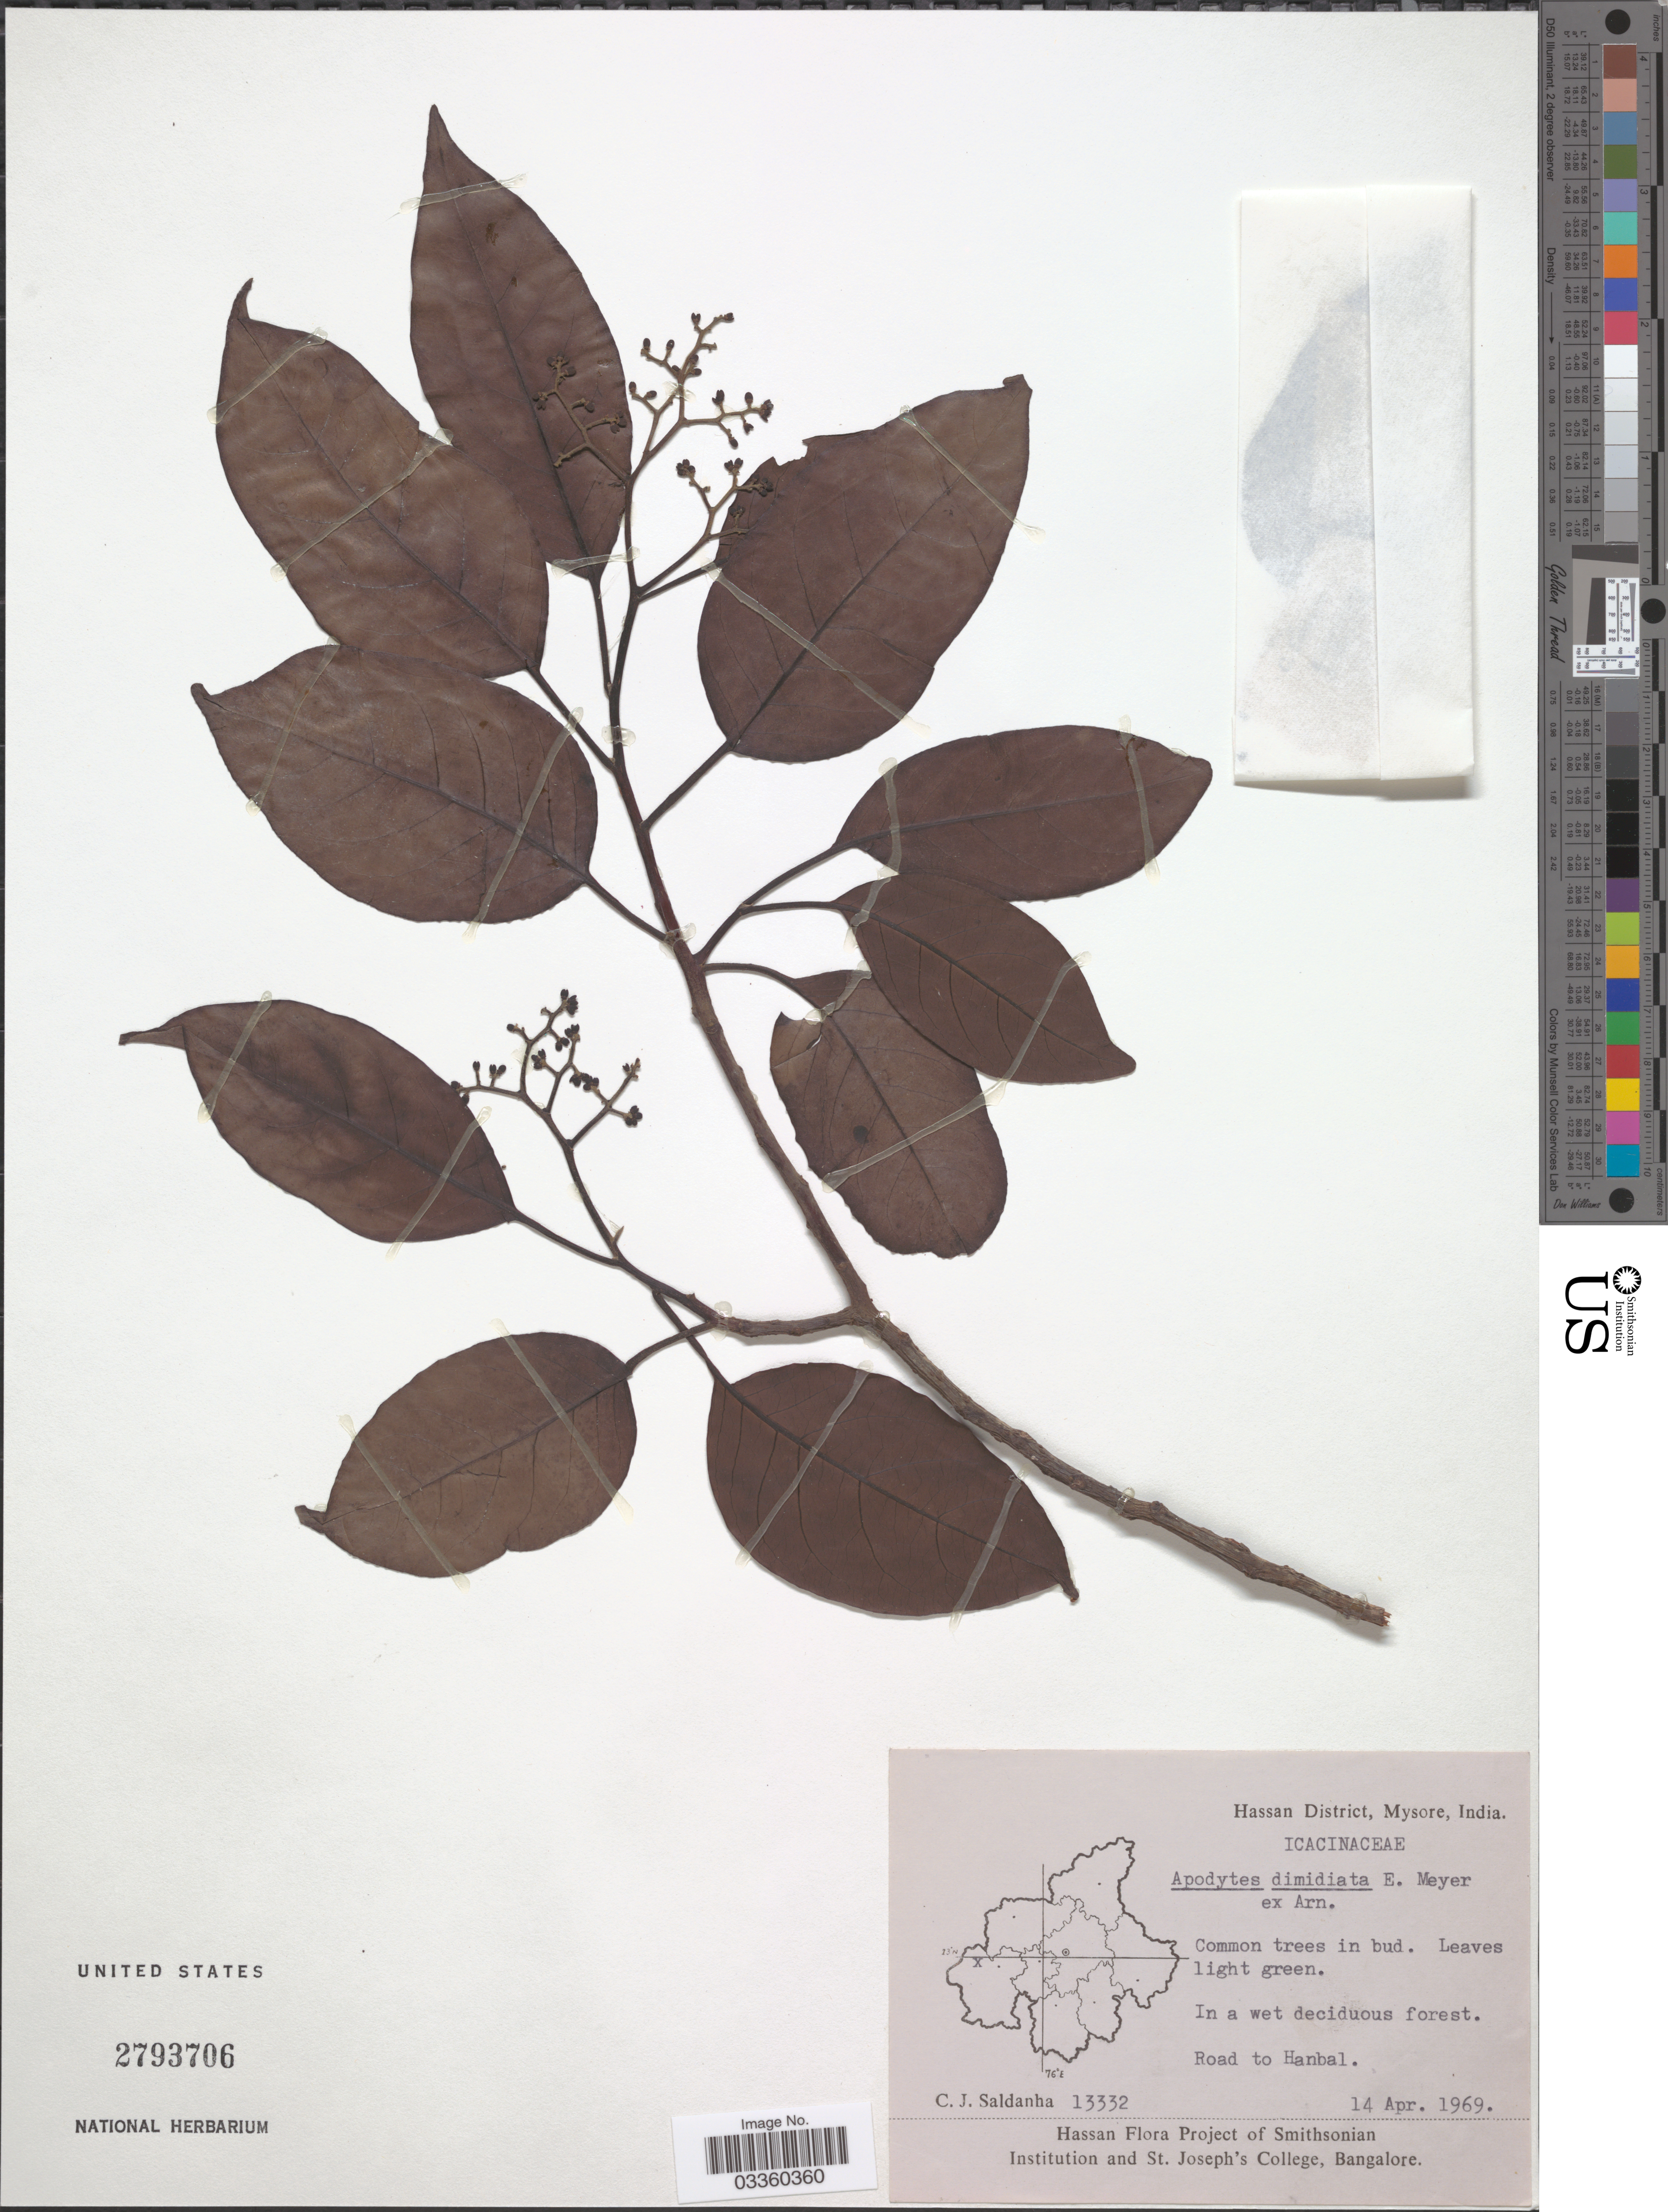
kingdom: Plantae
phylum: Tracheophyta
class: Magnoliopsida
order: Metteniusales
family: Metteniusaceae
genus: Apodytes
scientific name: Apodytes dimidiata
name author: E. Mey. ex Arn.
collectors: C. J. Saldanha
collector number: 13332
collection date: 1969-04-14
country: India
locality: Hassan District. Mysore. Road to Hanbal.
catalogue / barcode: US 2793706